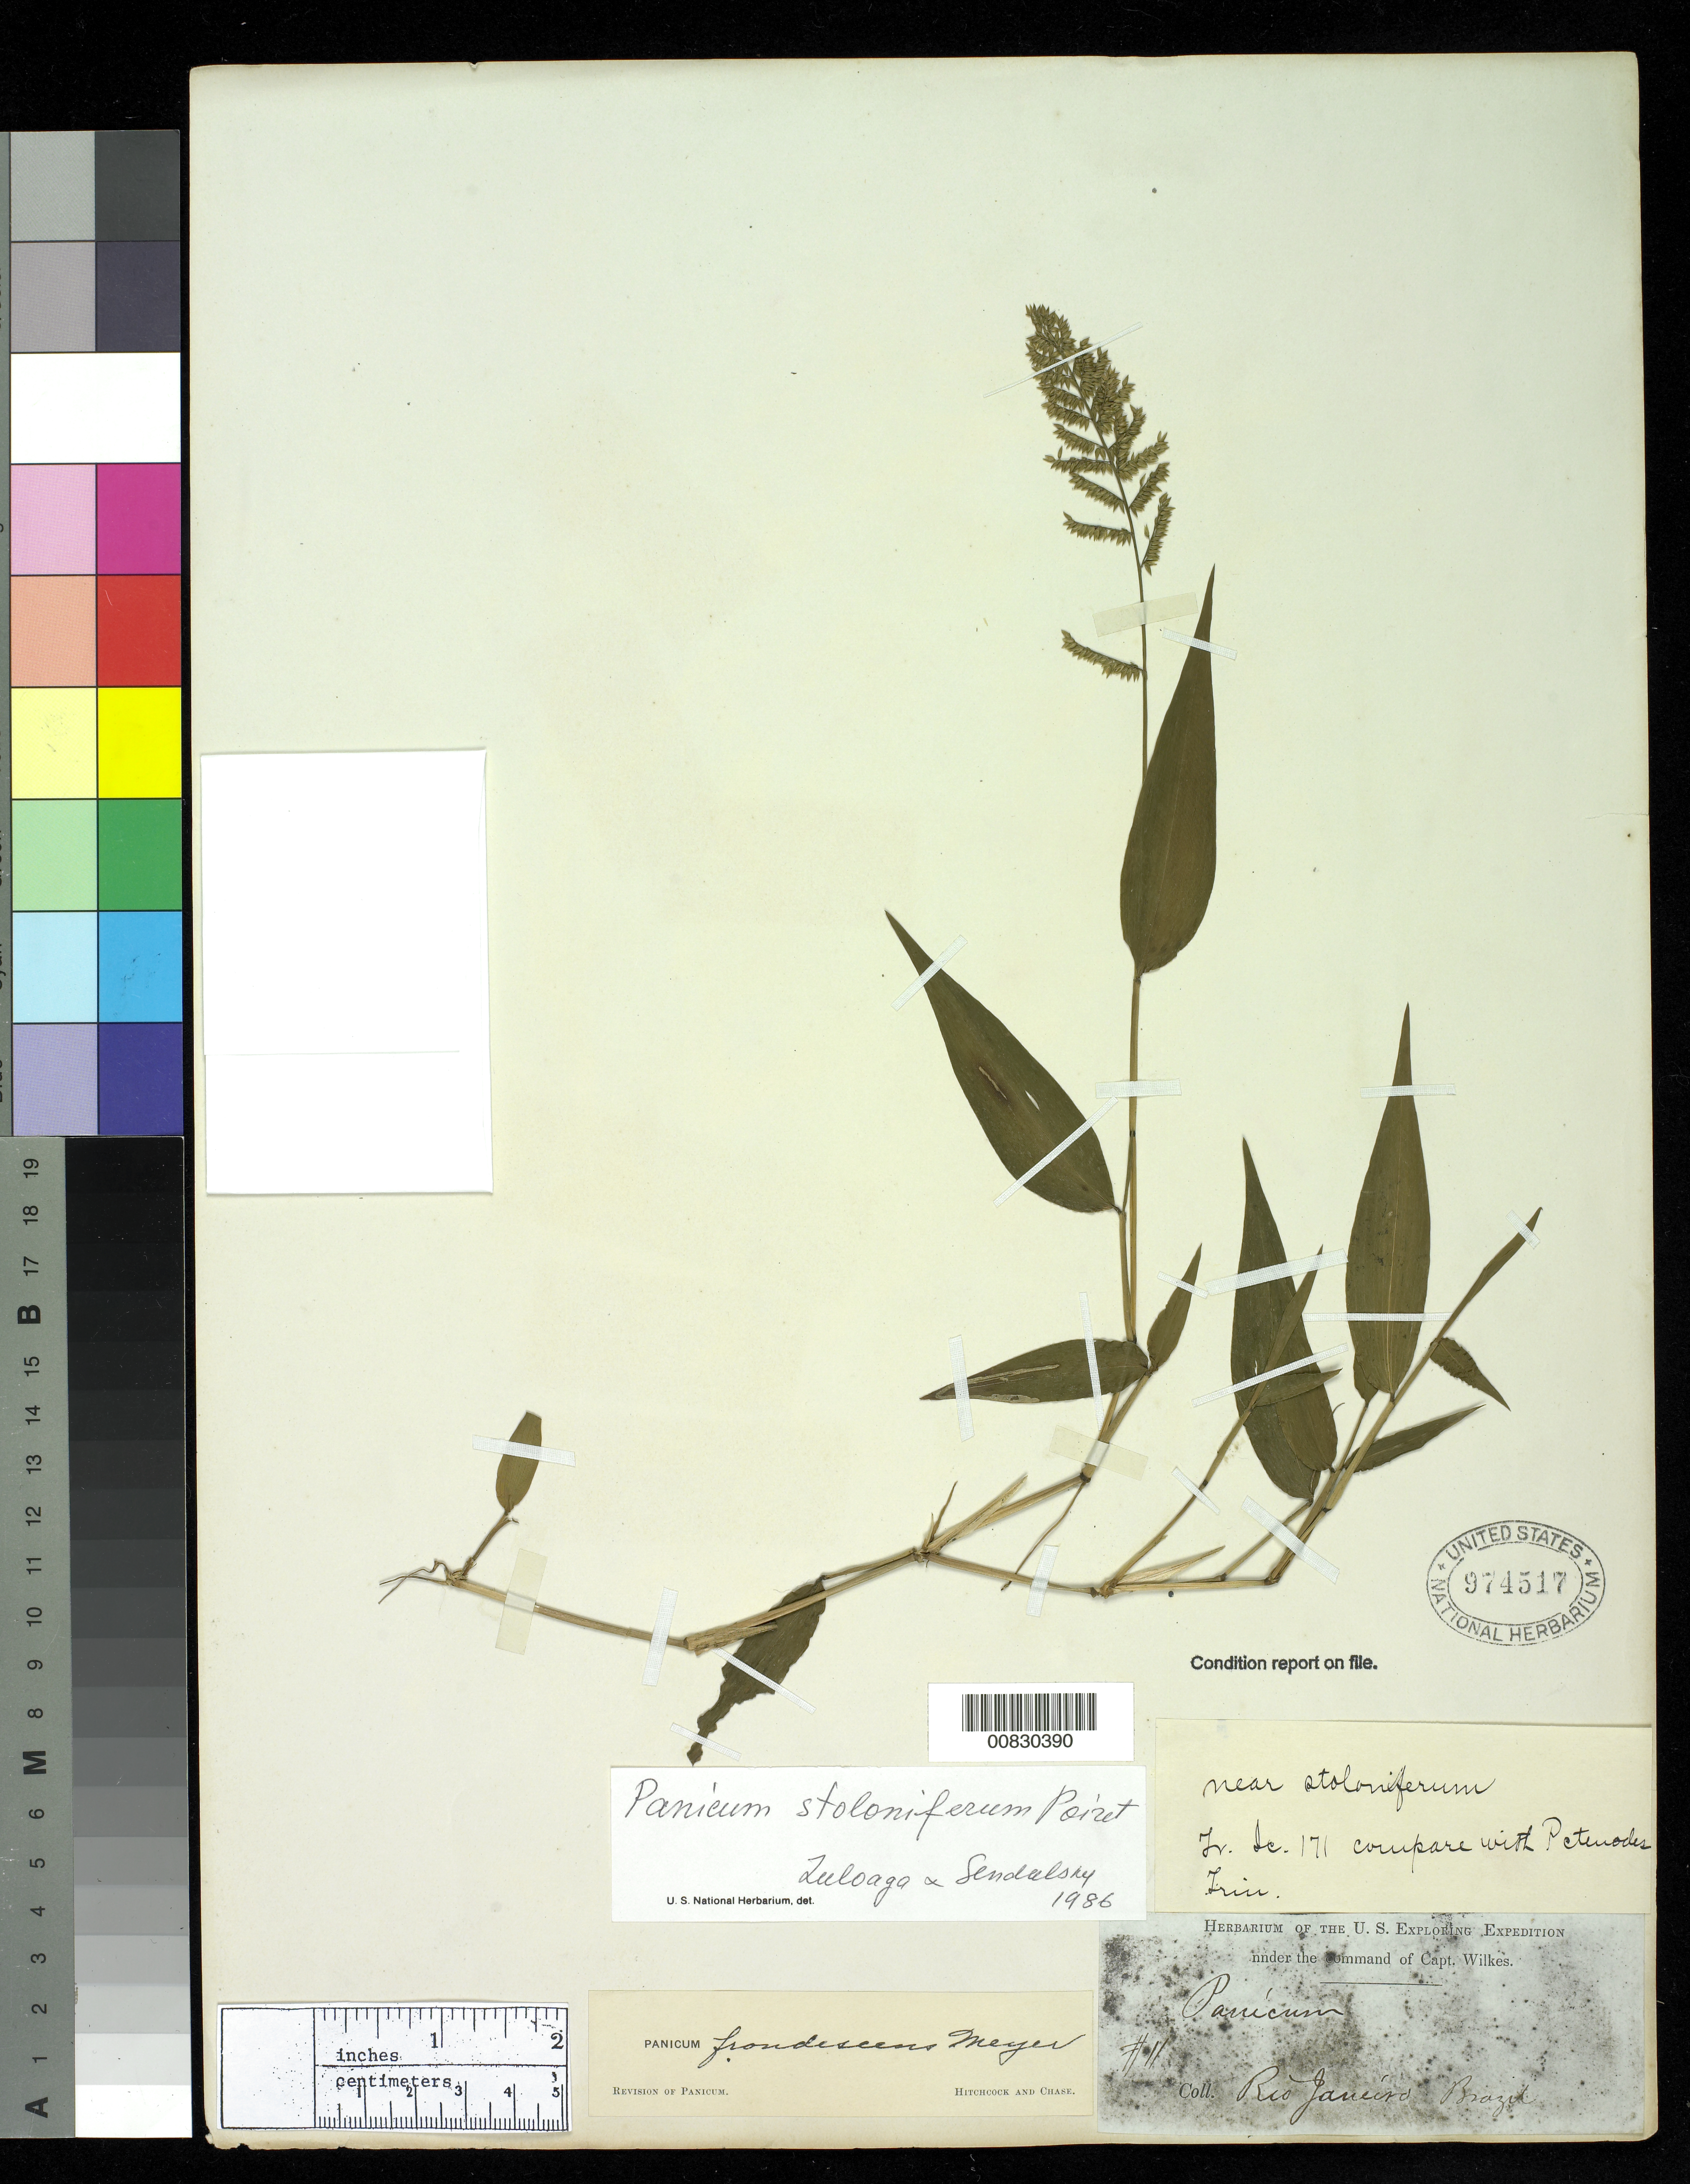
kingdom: Plantae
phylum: Tracheophyta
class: Liliopsida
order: Poales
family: Poaceae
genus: Panicum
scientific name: Panicum stoloniferum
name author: Poir. in Lam.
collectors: Wilkes Explor. Exped.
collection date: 1838/1842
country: Brazil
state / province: Rio de Janeiro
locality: Rio Janeiro, Brazil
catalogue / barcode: US 974517